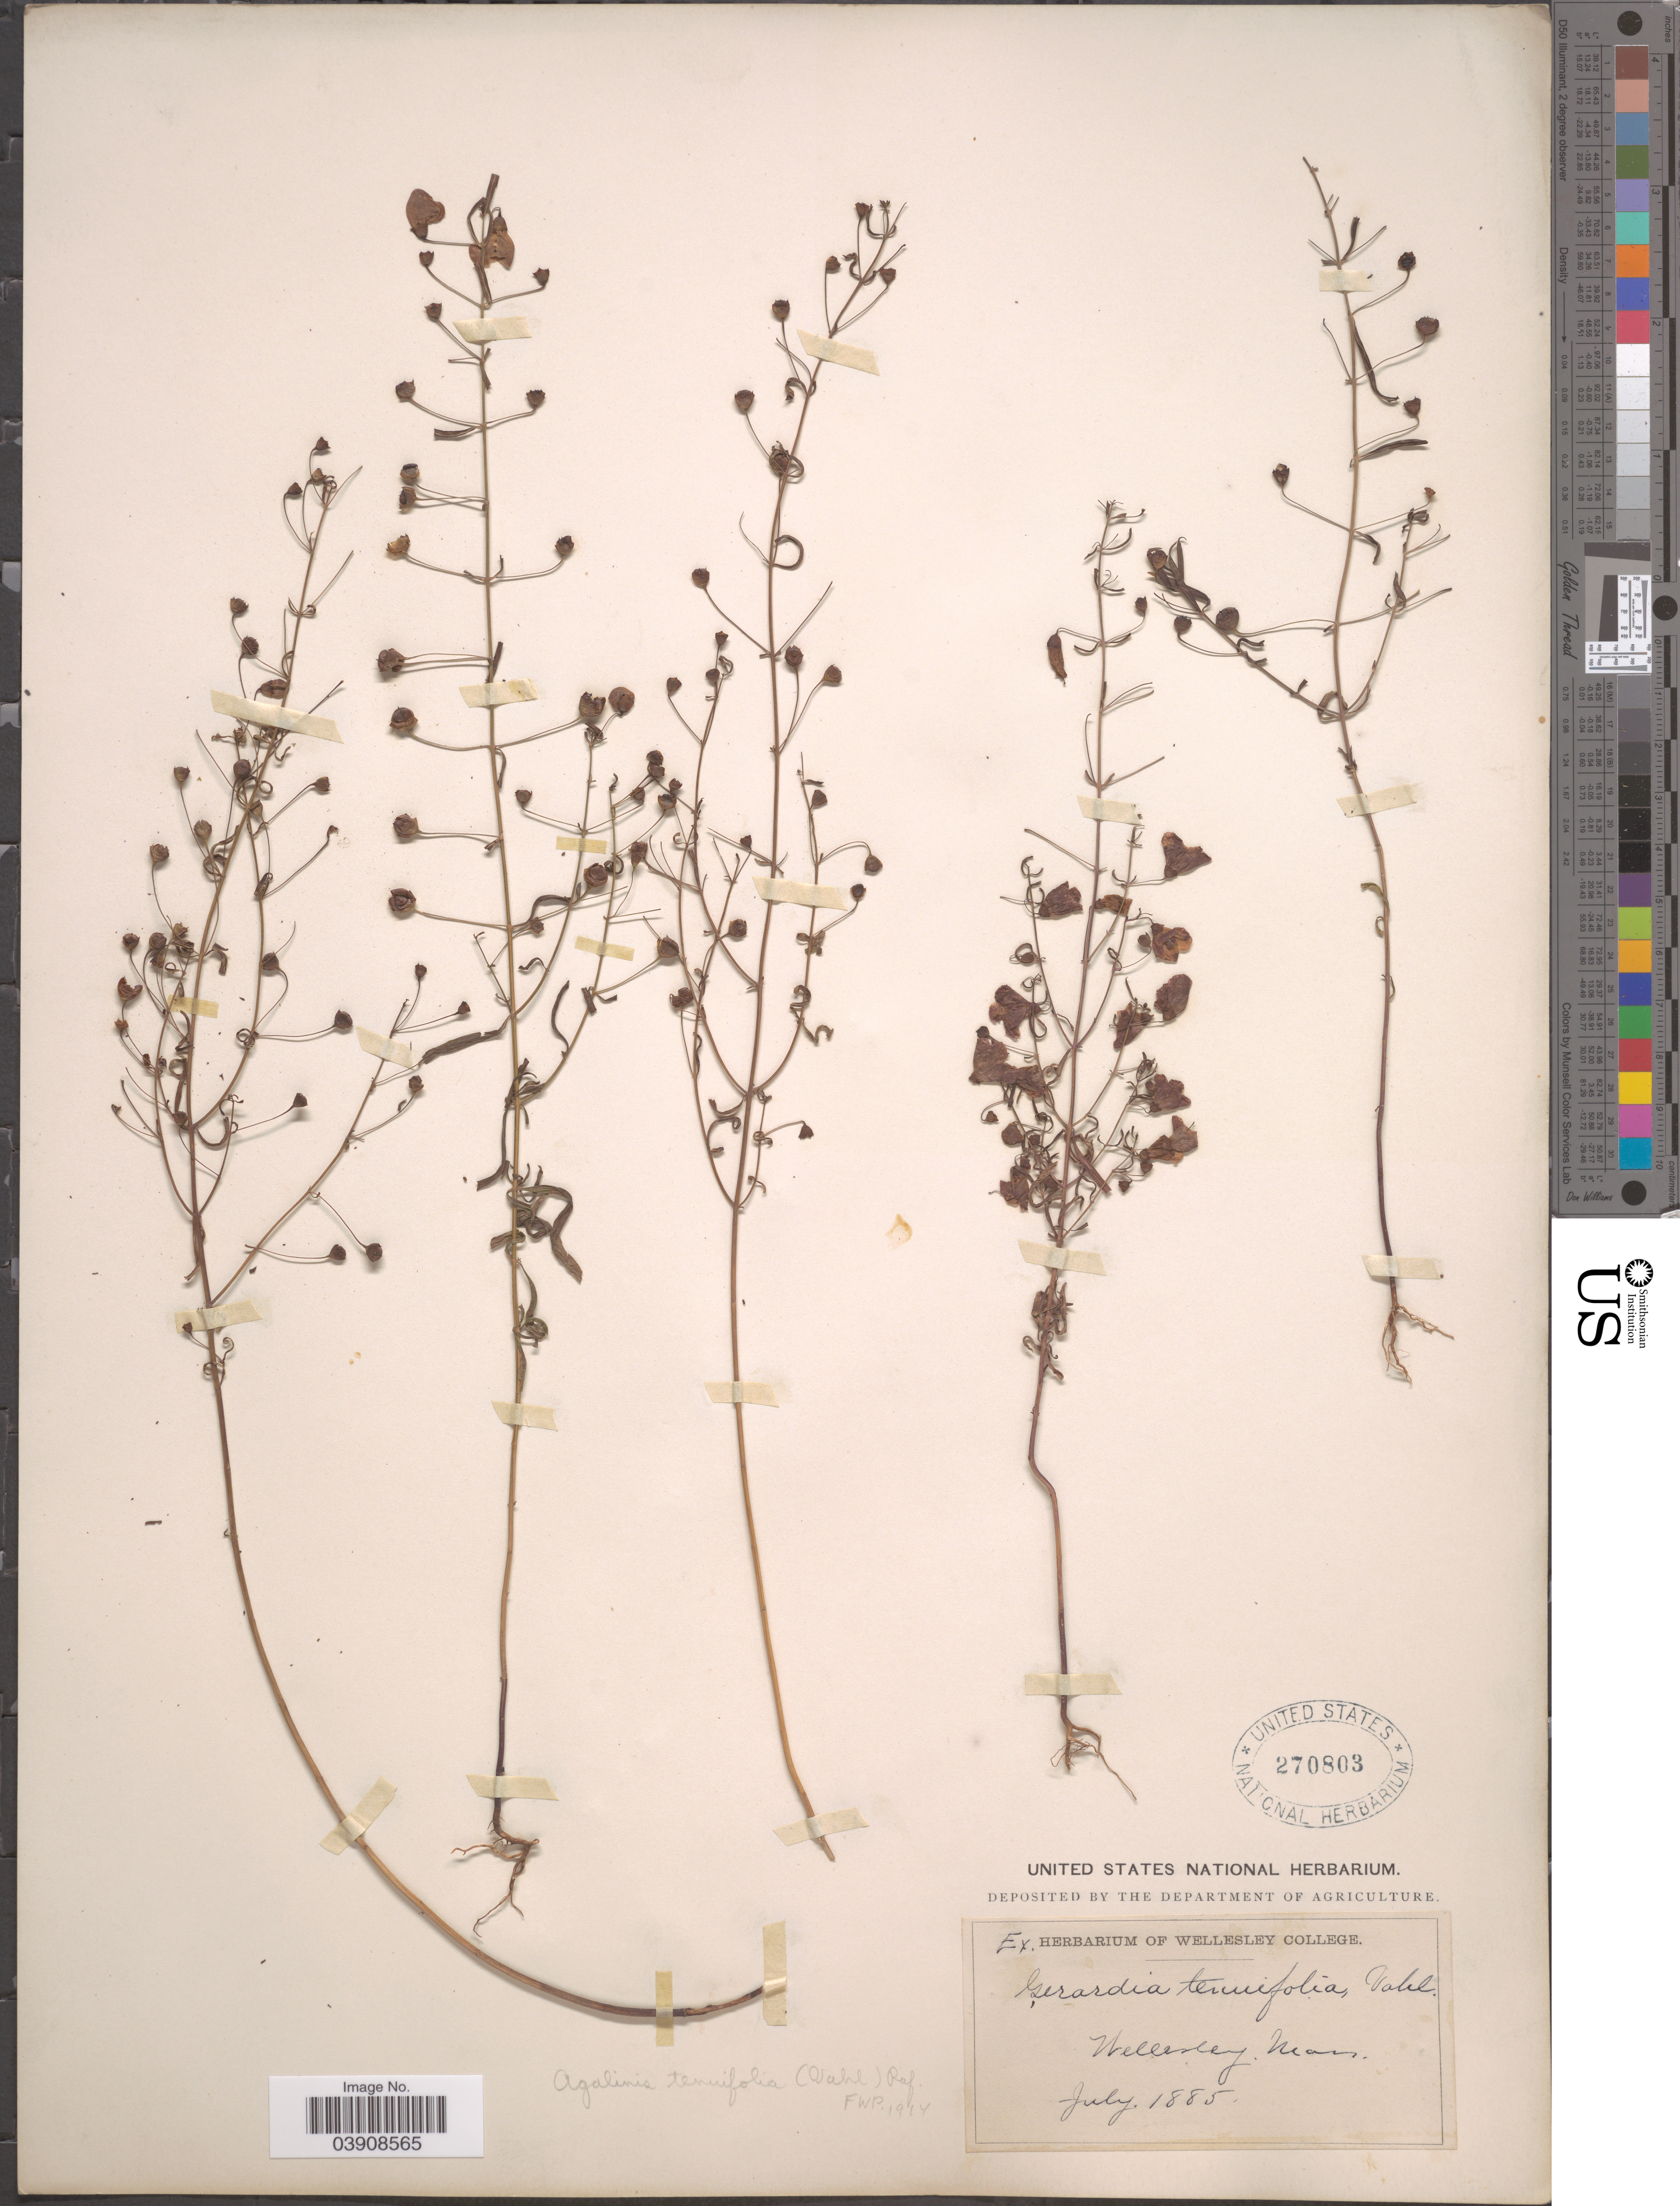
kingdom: Plantae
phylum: Tracheophyta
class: Magnoliopsida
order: Lamiales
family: Orobanchaceae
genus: Agalinis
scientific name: Agalinis tenuifolia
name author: (Vahl) Raf.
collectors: ex herb. Wellesley College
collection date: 1885-07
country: United States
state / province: Massachusetts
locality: Wellesley.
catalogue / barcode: US 270803